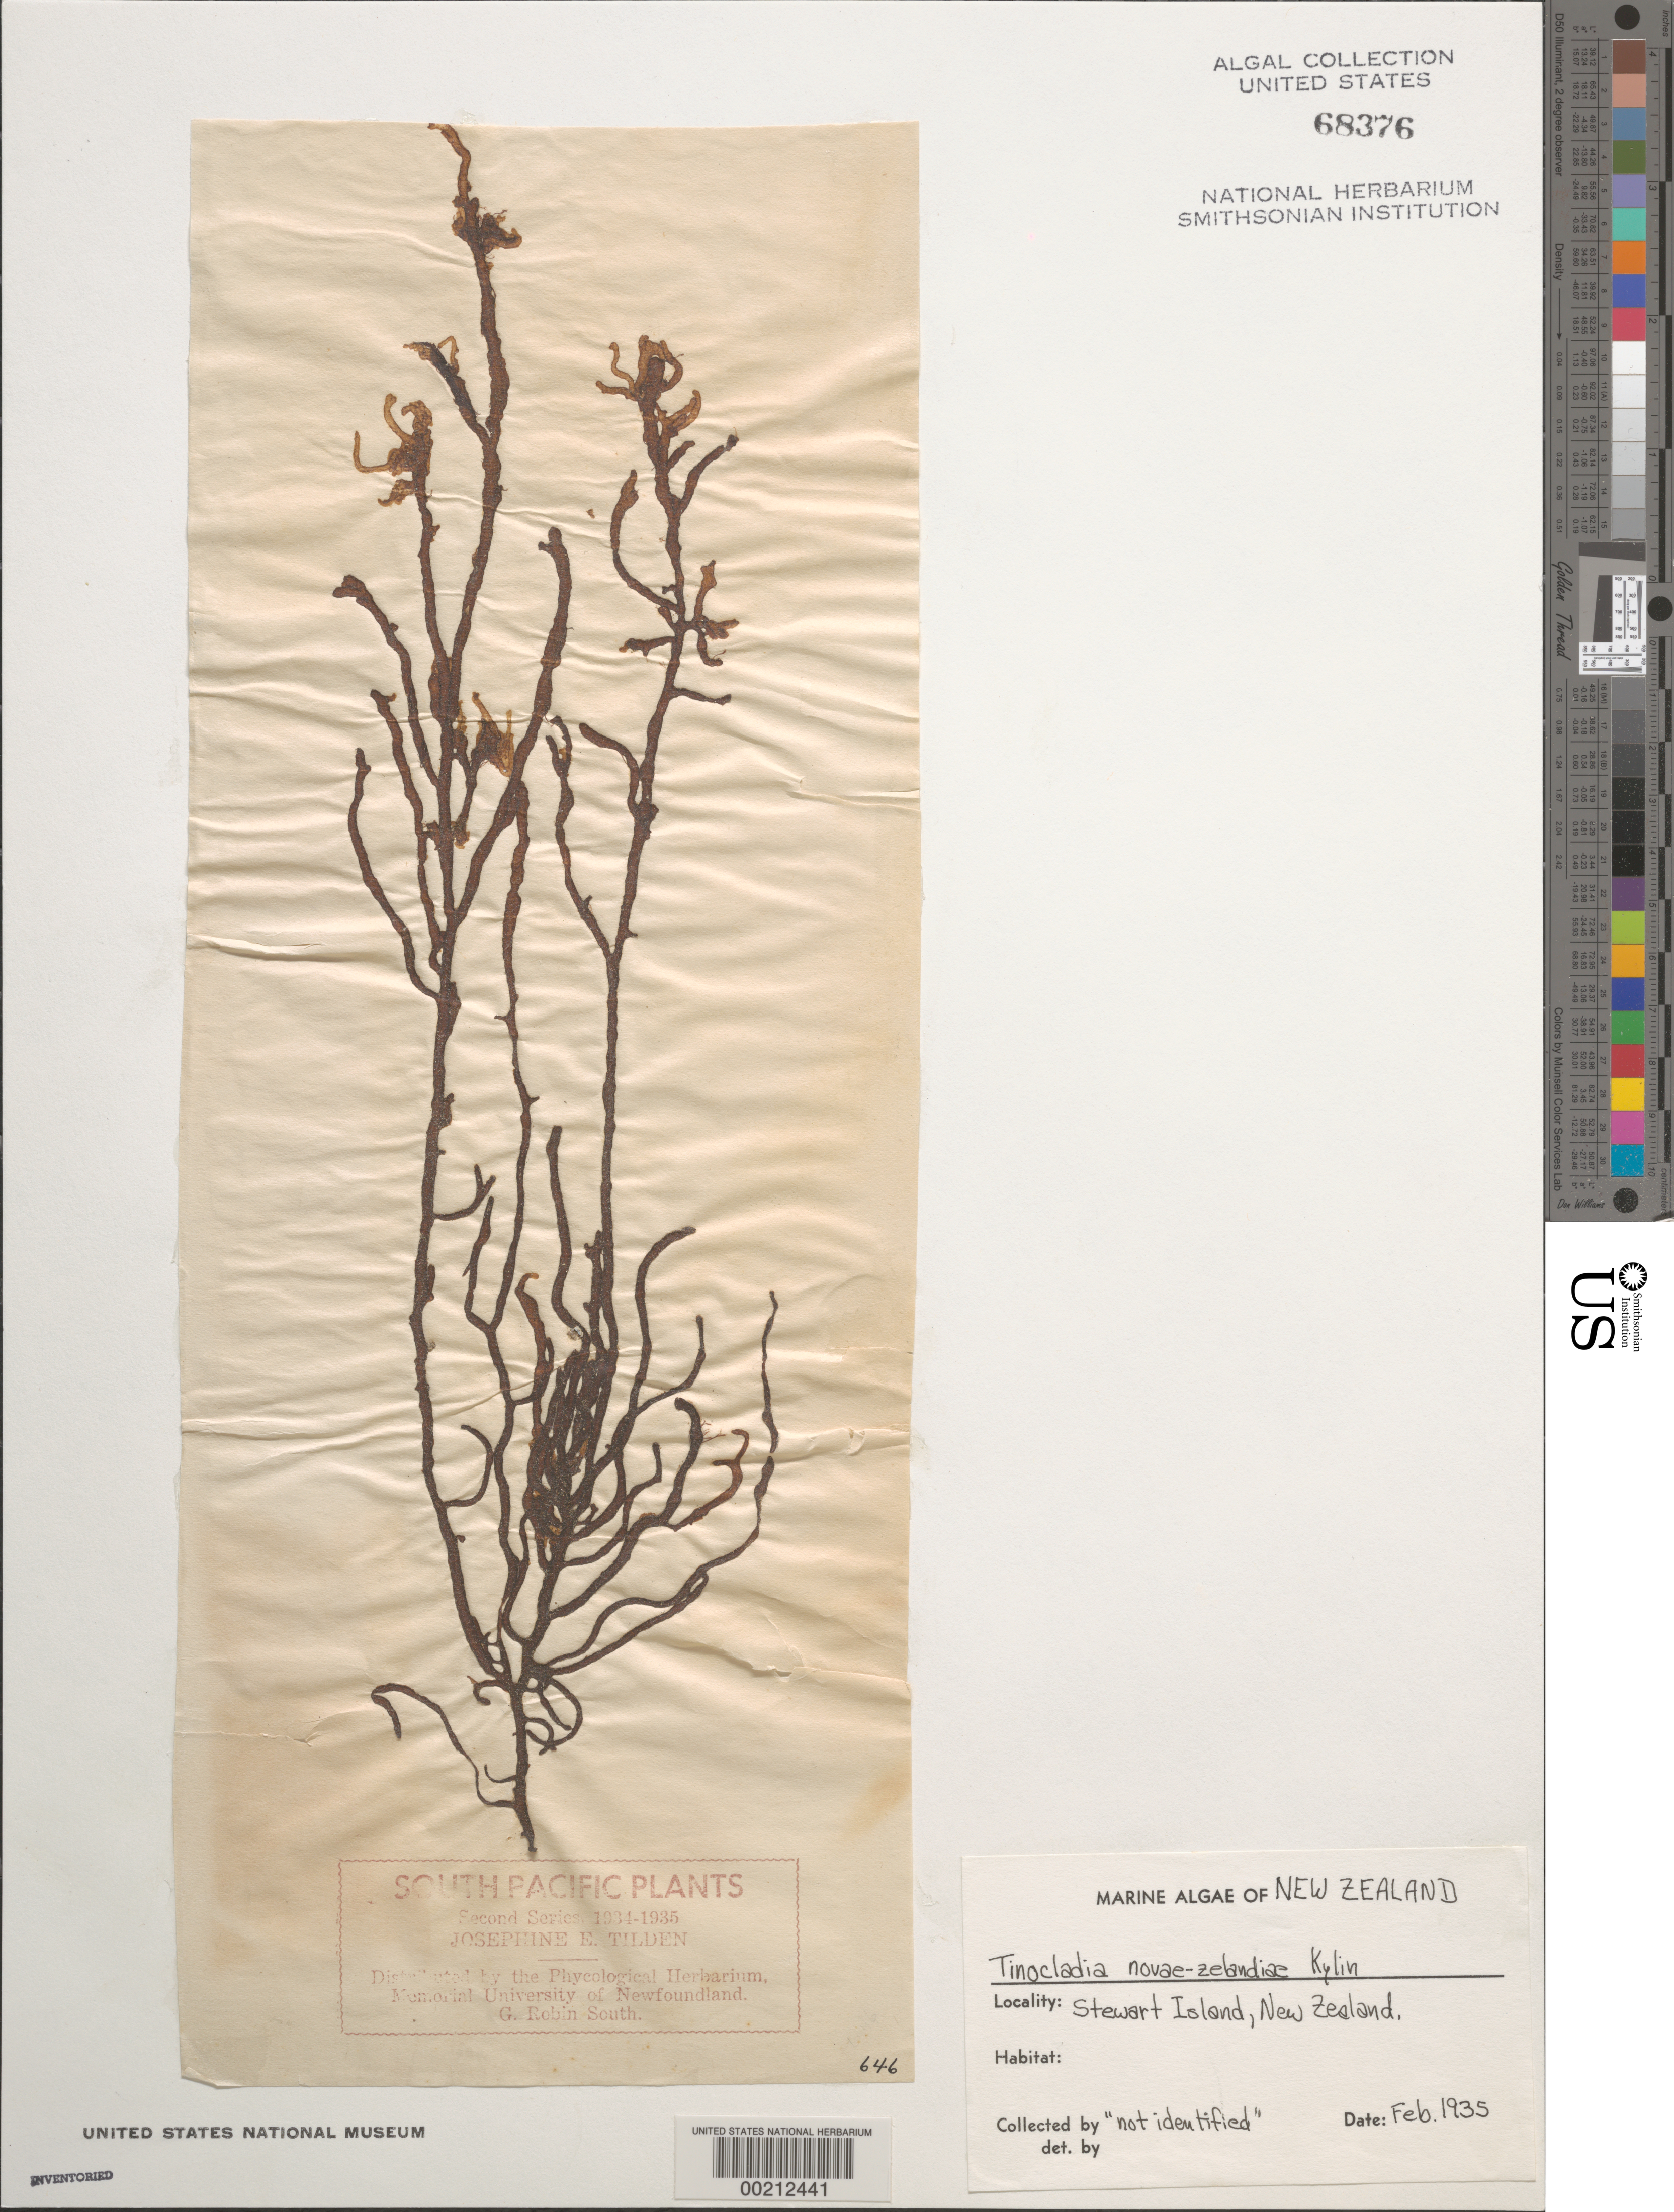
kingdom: Chromista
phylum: Ochrophyta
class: Phaeophyceae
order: Ectocarpales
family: Chordariaceae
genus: Tinocladia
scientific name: Tinocladia novae-zelandiae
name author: Kylin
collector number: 646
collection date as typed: Feb 1935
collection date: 1935-02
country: New Zealand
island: Stewart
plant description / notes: Tilden, South Pacific Plants, Second Series, 1934-1935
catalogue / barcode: US 68376